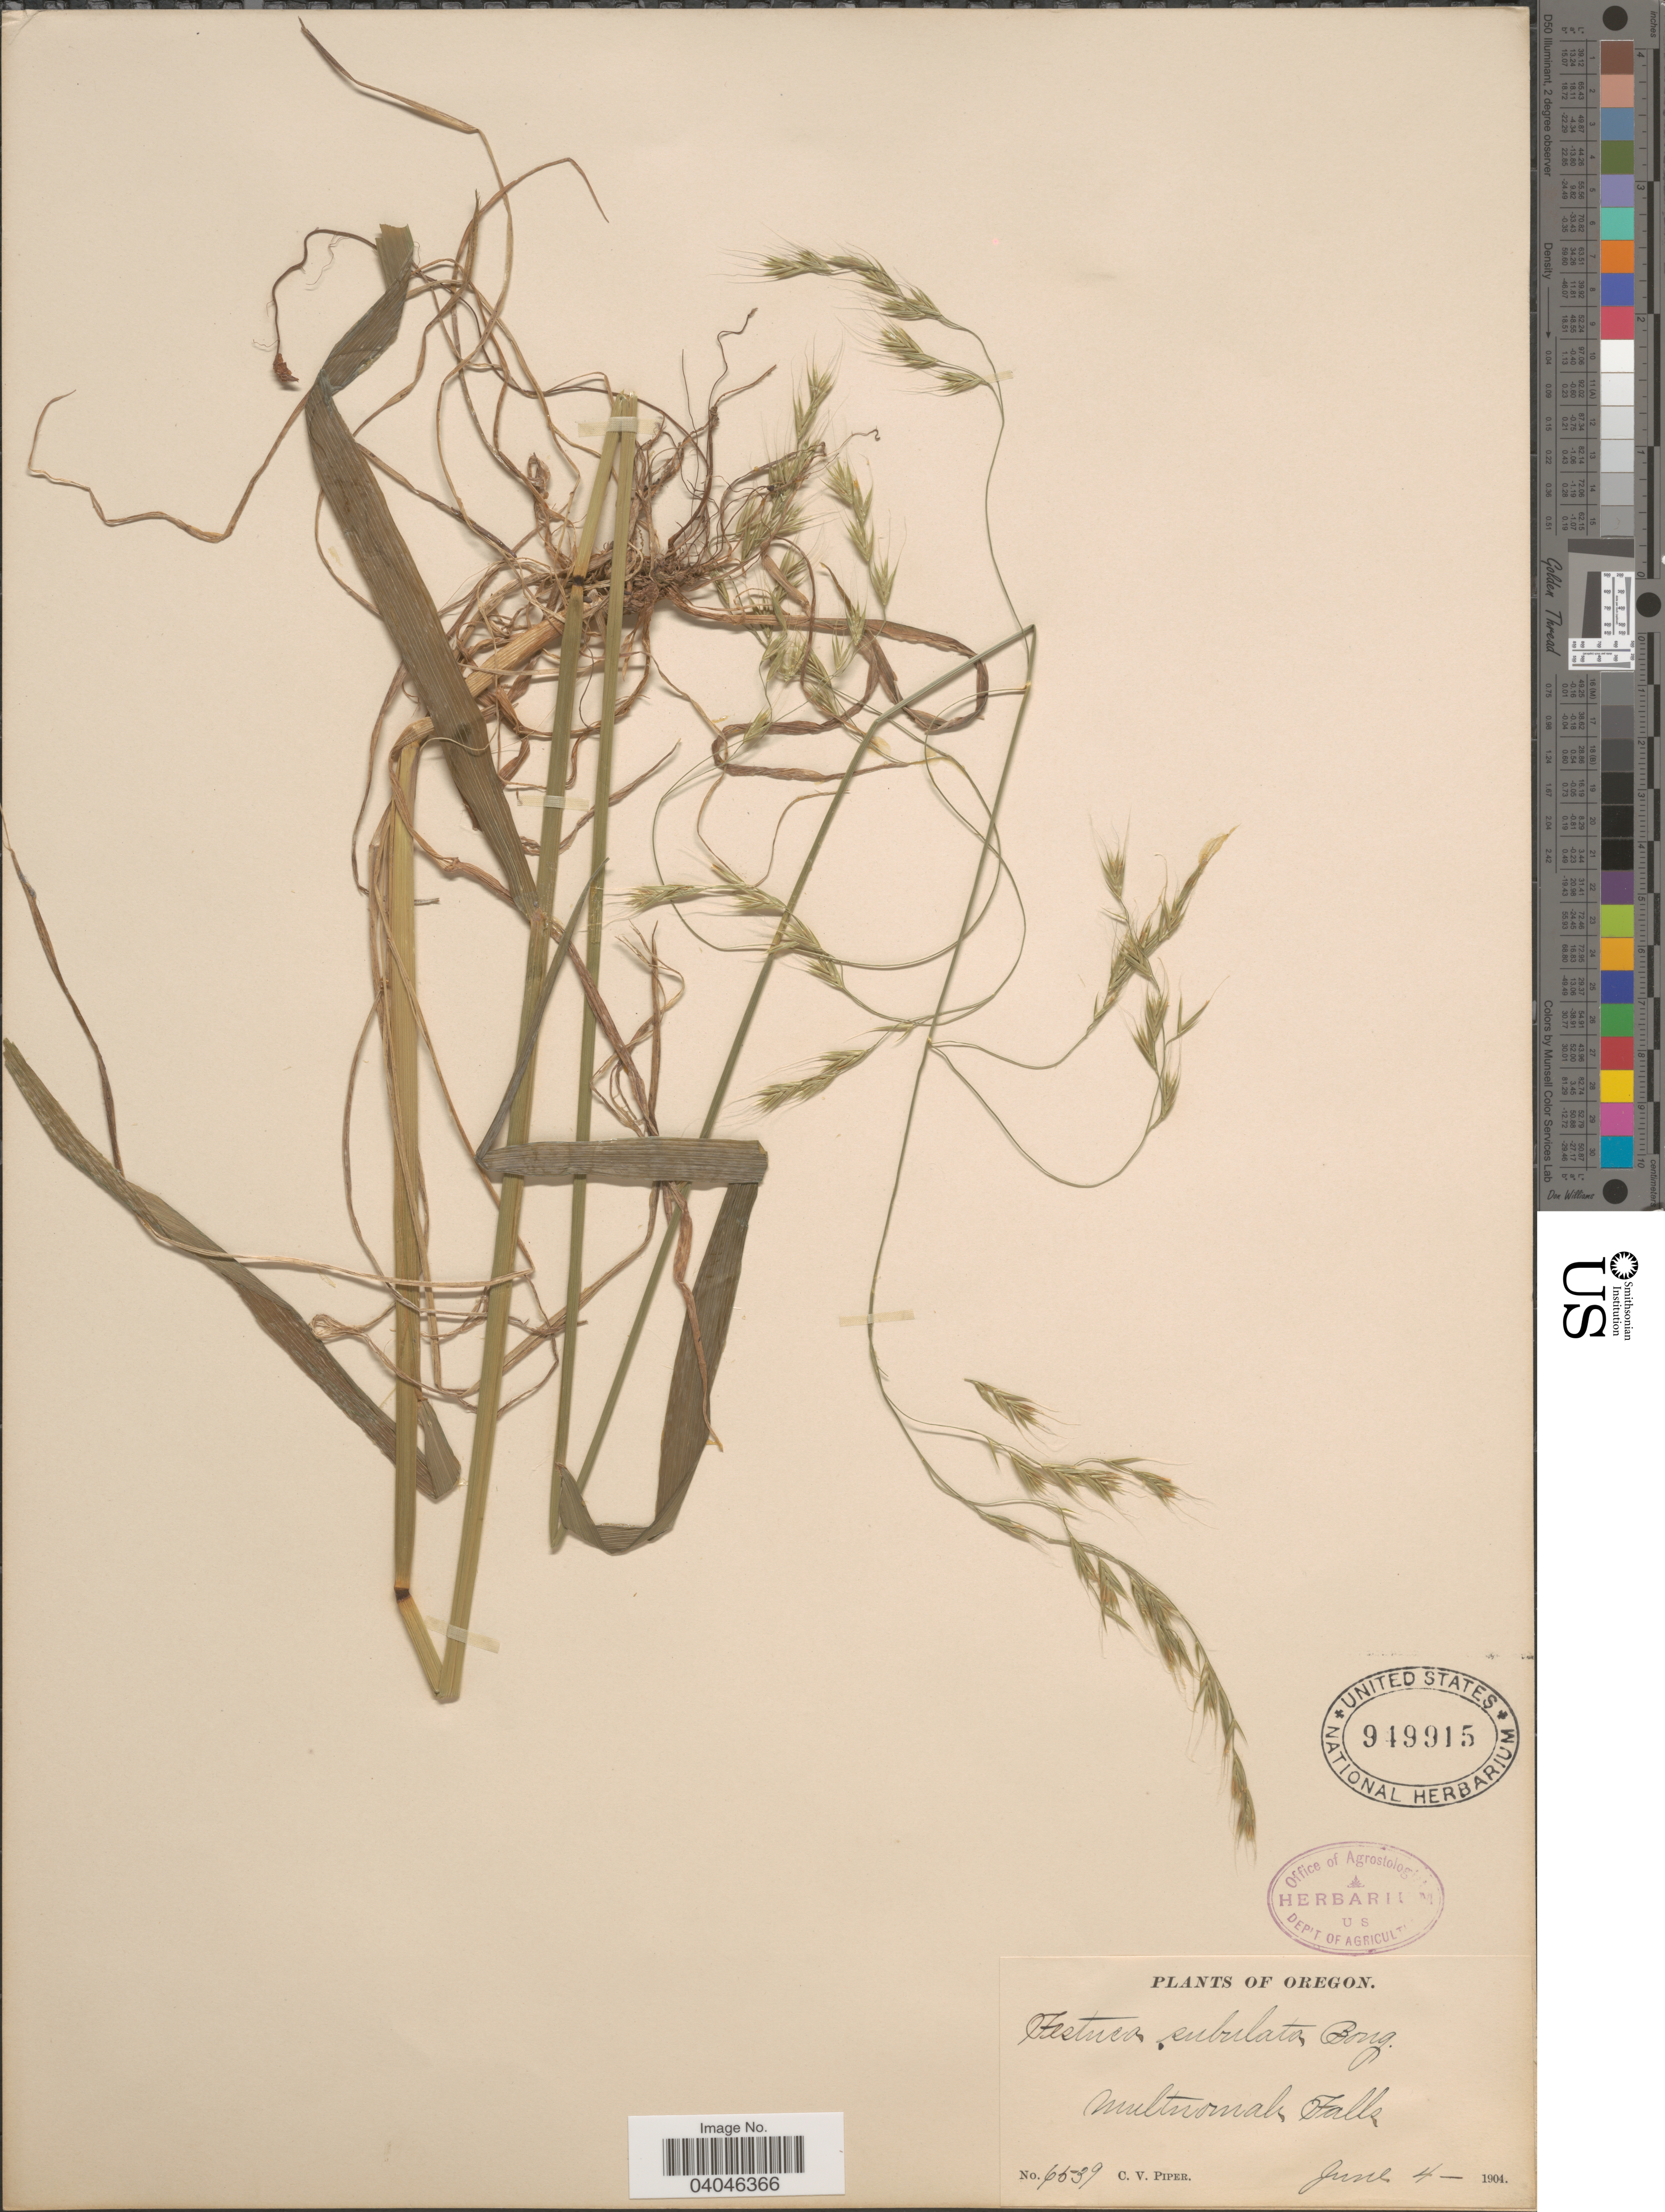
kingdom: Plantae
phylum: Tracheophyta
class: Liliopsida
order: Poales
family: Poaceae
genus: Festuca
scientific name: Festuca subulata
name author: Trin.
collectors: C. V. Piper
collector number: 6539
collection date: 1904-06-04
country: United States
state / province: Oregon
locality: Multnomah Falls.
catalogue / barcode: US 949915